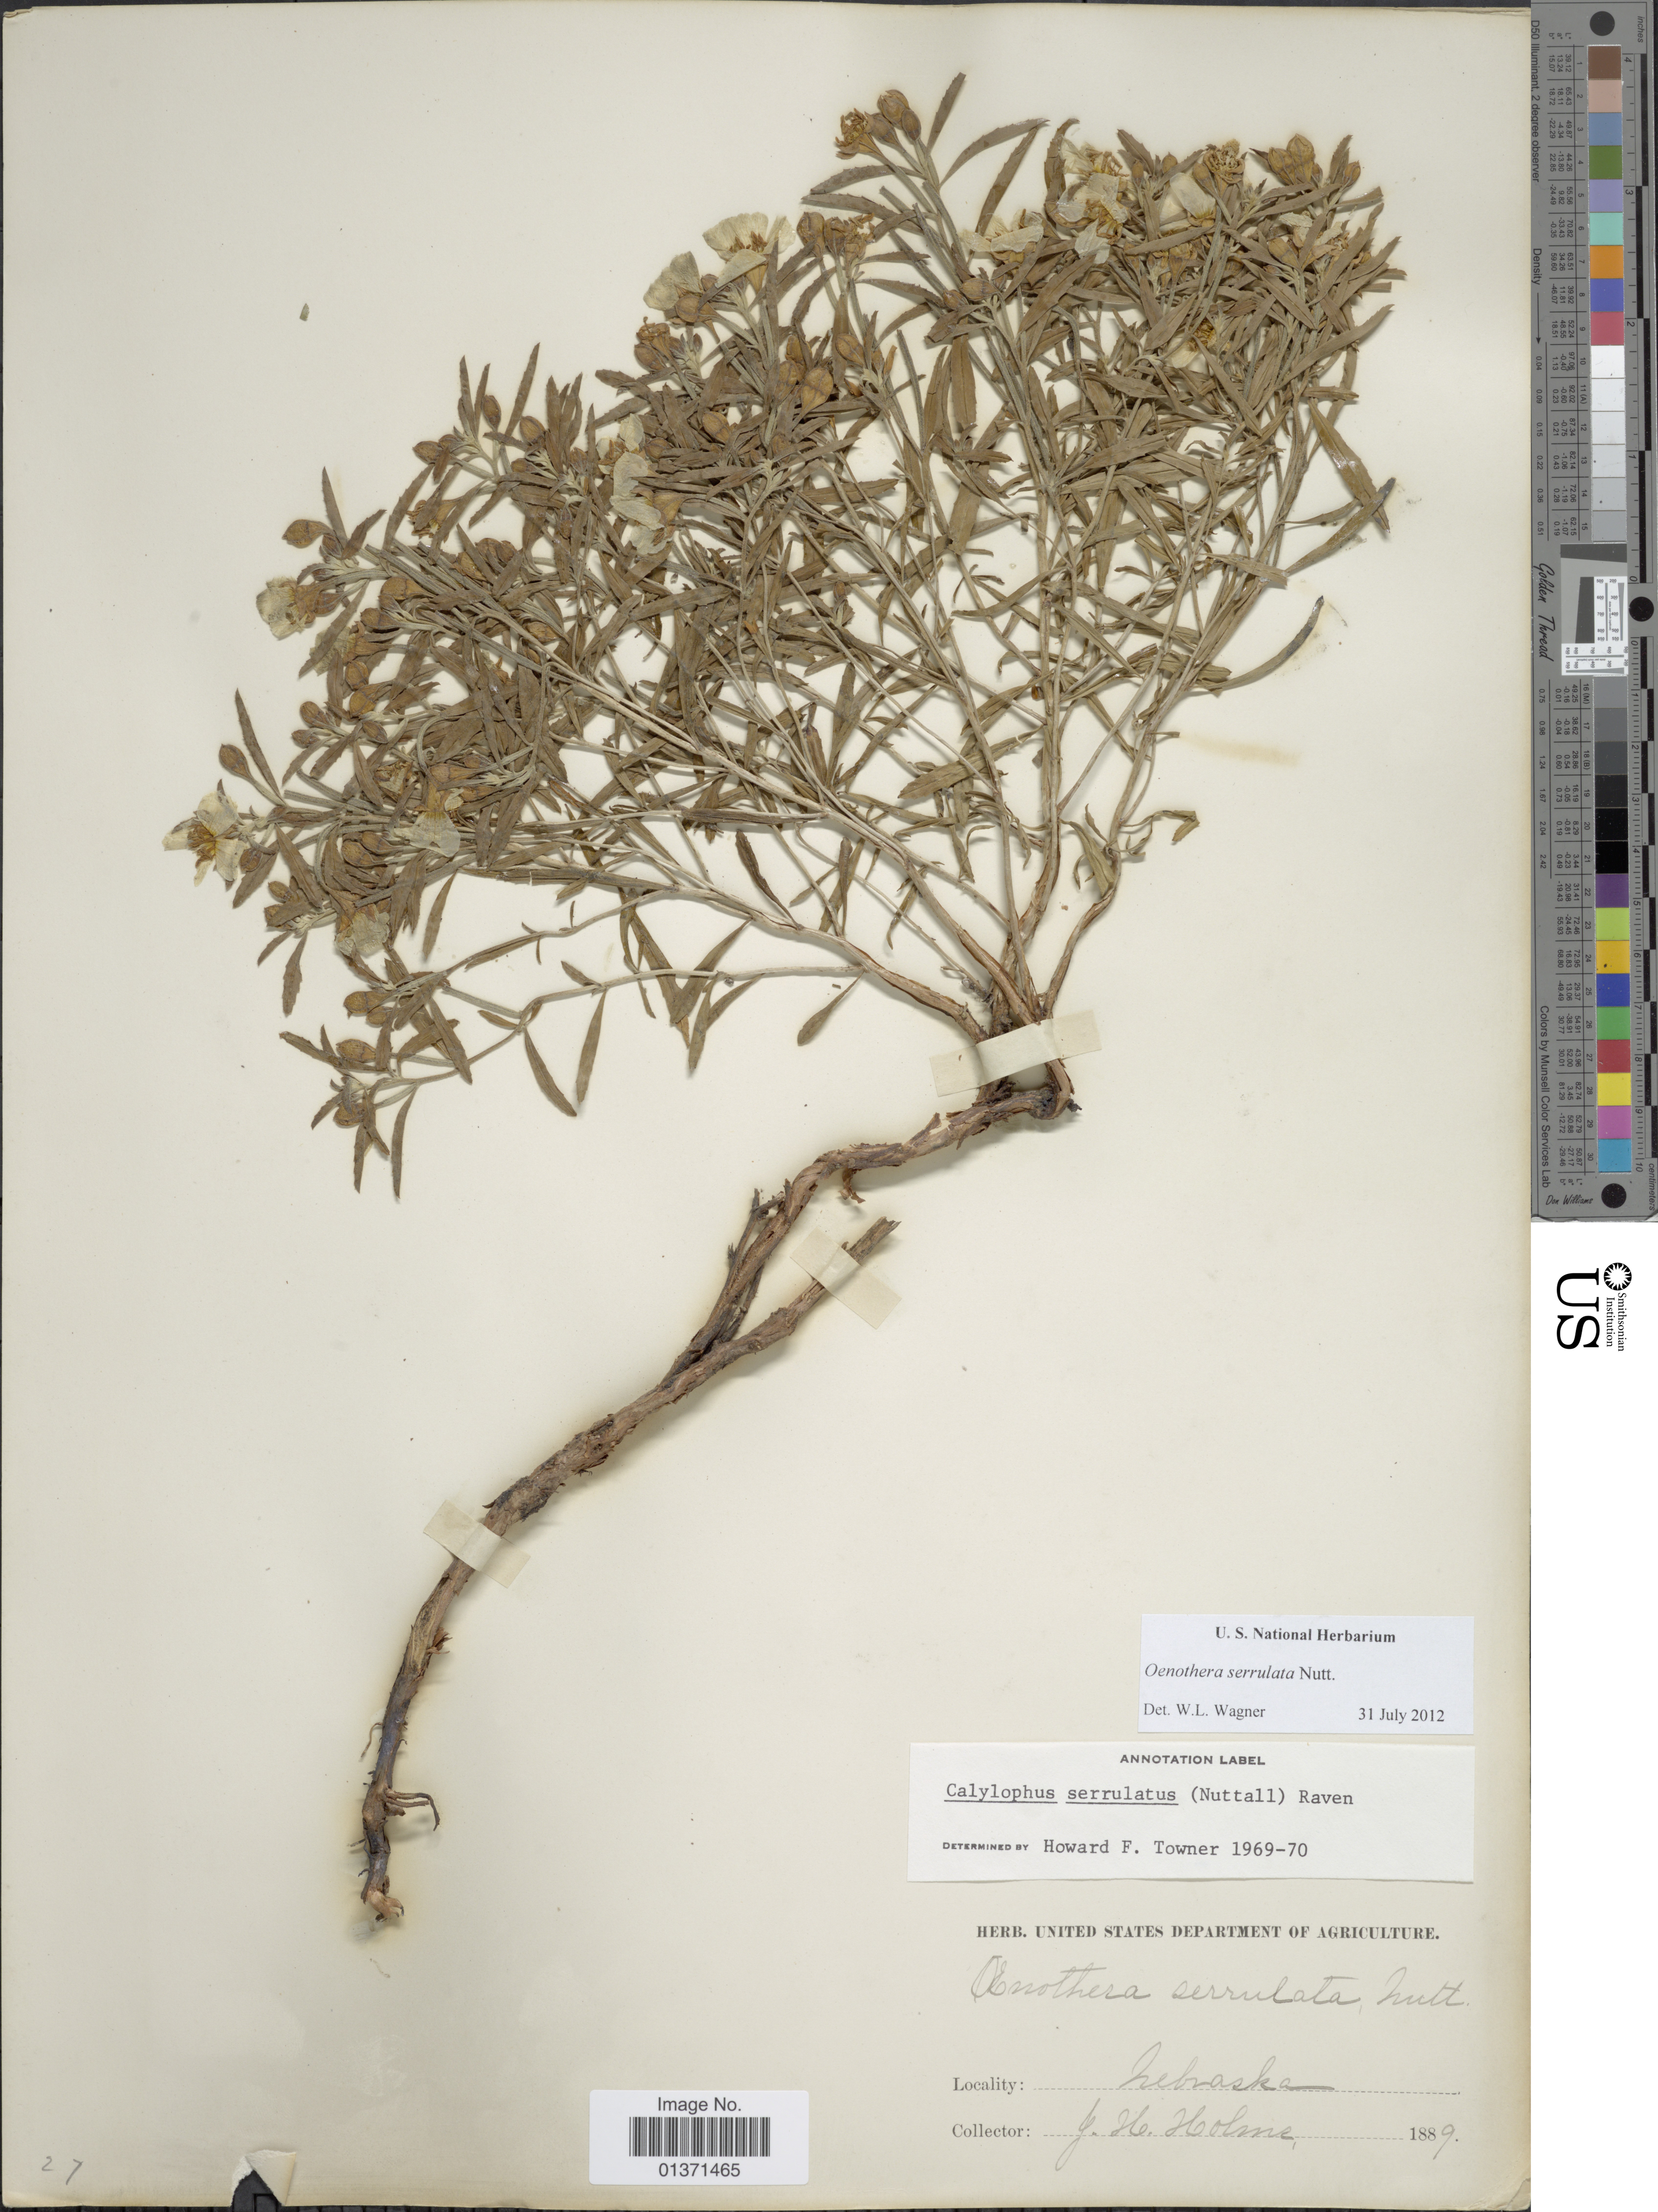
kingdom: Plantae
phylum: Tracheophyta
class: Magnoliopsida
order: Myrtales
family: Onagraceae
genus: Oenothera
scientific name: Oenothera serrulata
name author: Nutt.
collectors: J. H. Holms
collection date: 1889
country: United States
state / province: Nebraska